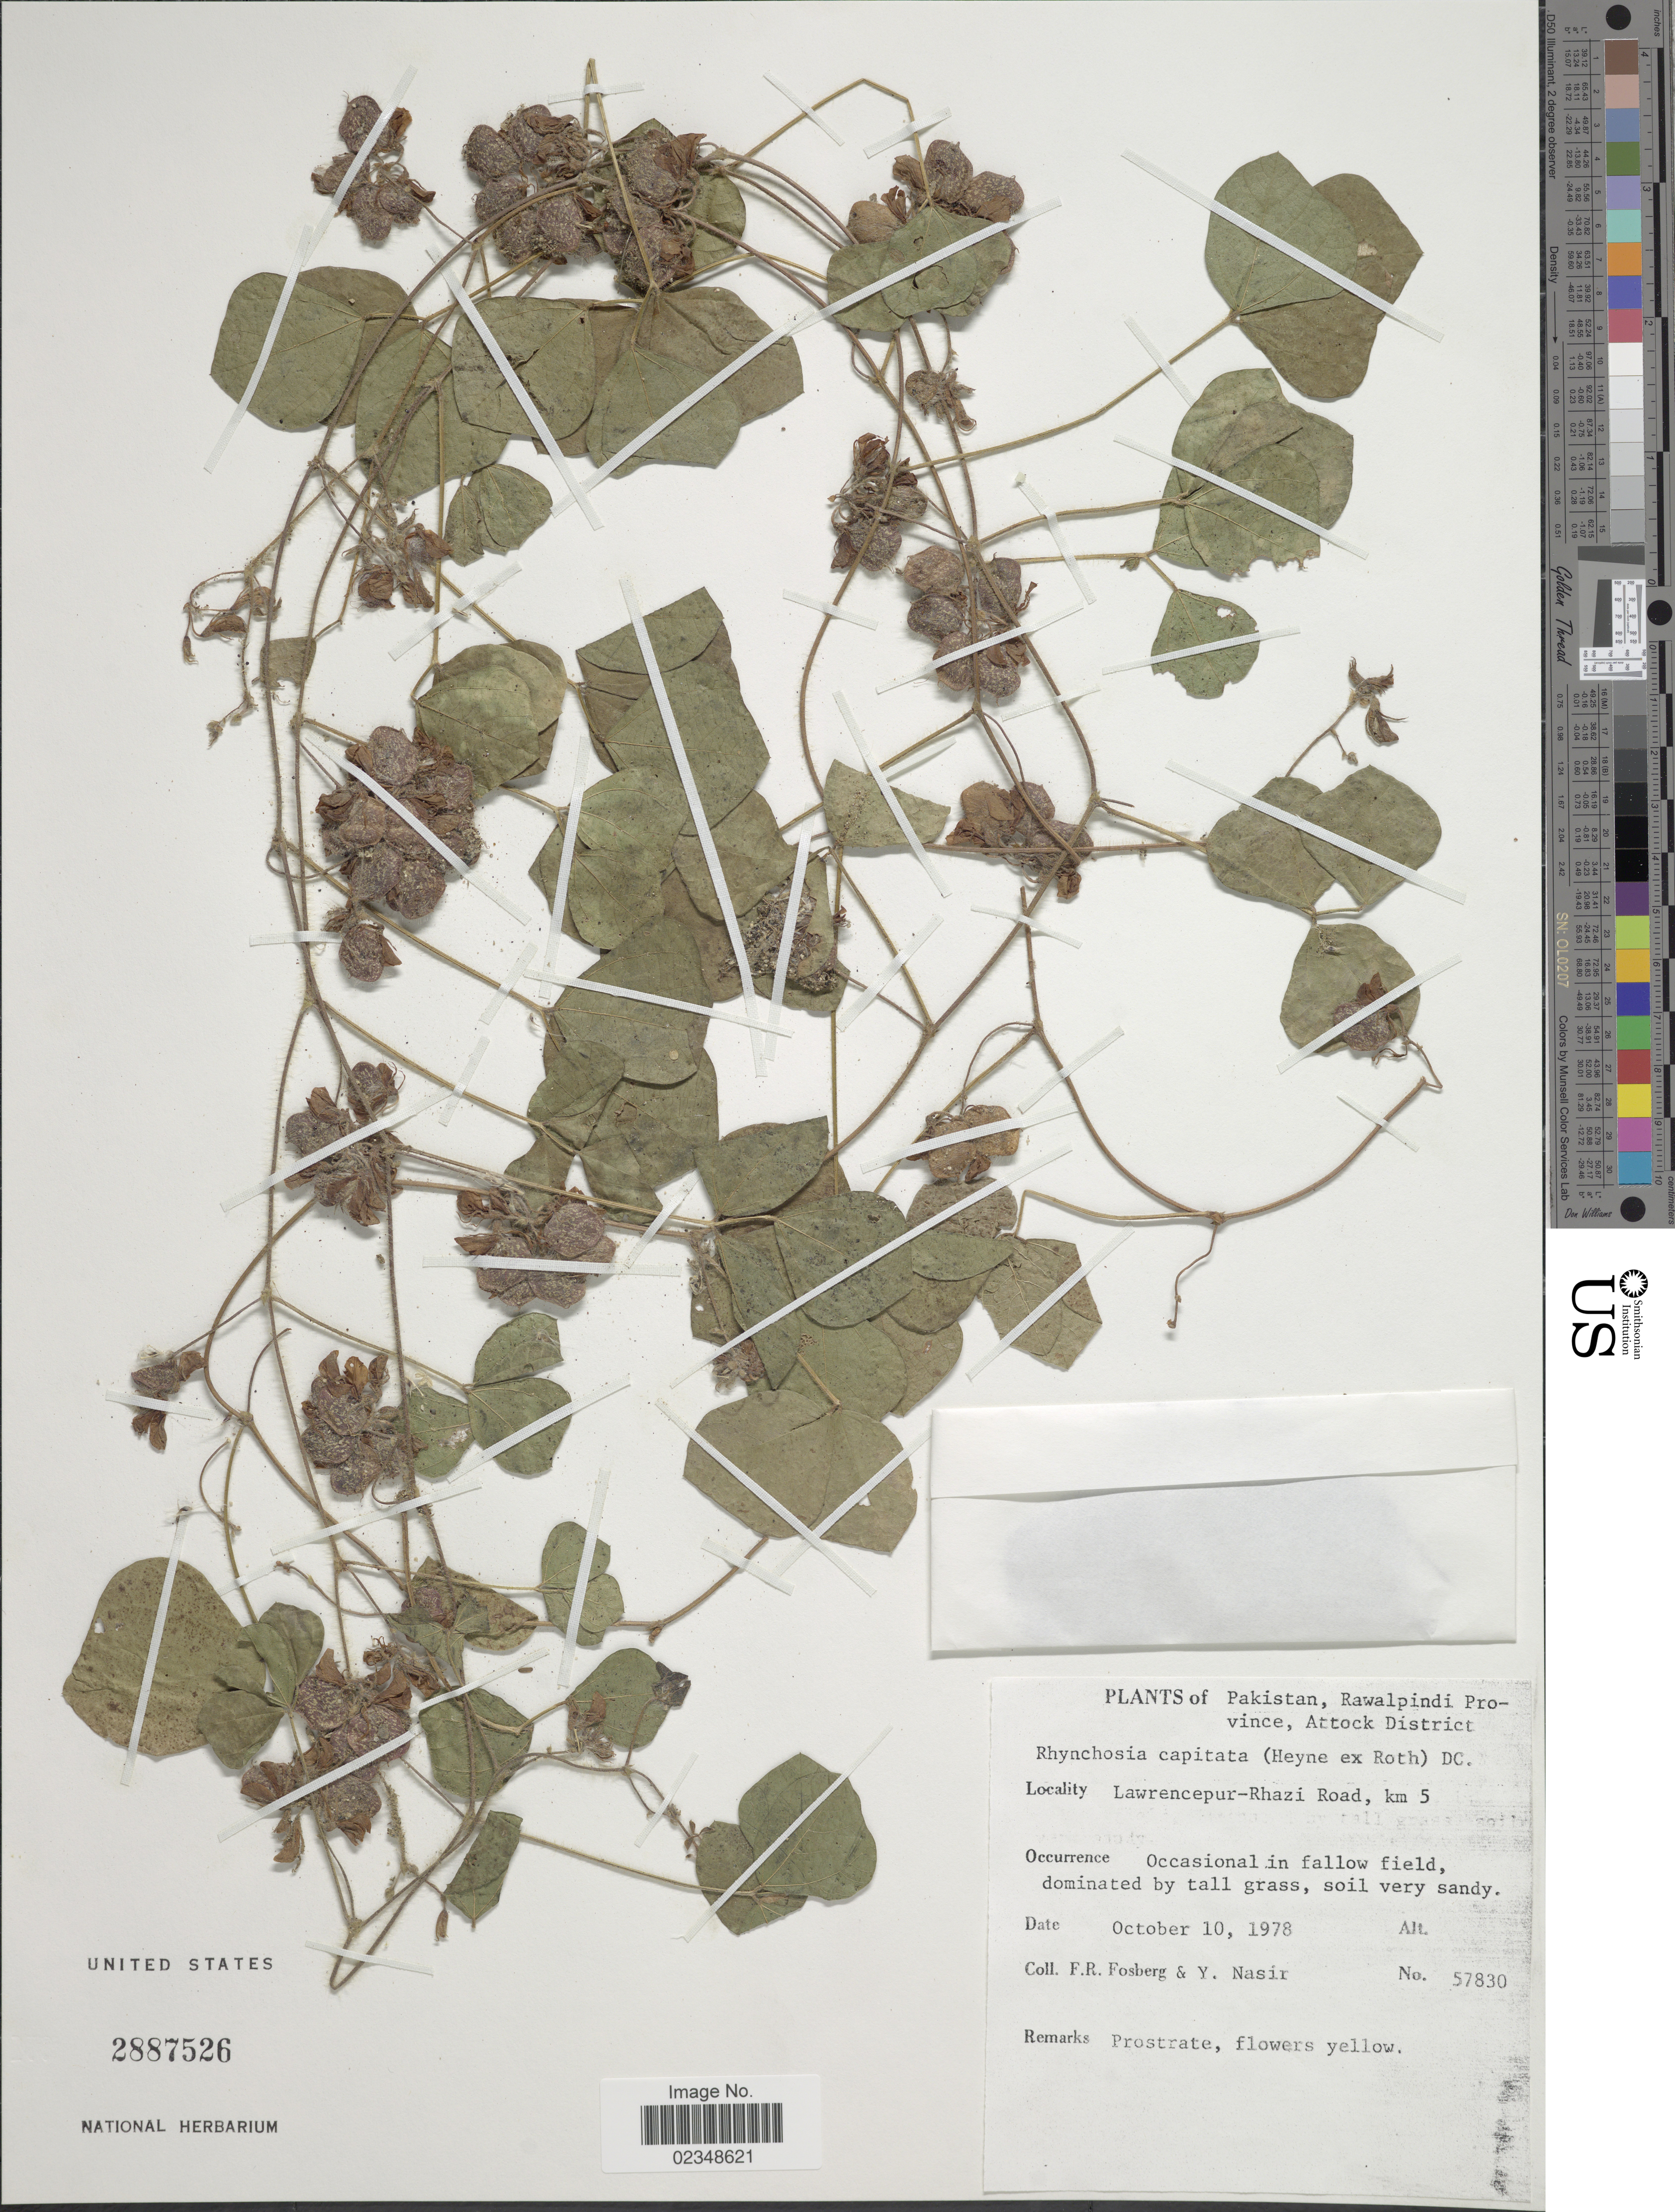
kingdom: Plantae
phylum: Tracheophyta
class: Magnoliopsida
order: Fabales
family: Fabaceae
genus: Rhynchosia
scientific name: Rhynchosia capitata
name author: (B. Heyne ex Roth) DC.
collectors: F. R. Fosberg & Y. Nasir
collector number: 57830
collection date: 1978-10-10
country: Pakistan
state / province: Punjab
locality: Rawalpindi Province, Attock District, Lawrencepur-Rhazi Road, km 5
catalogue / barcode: US 2887526